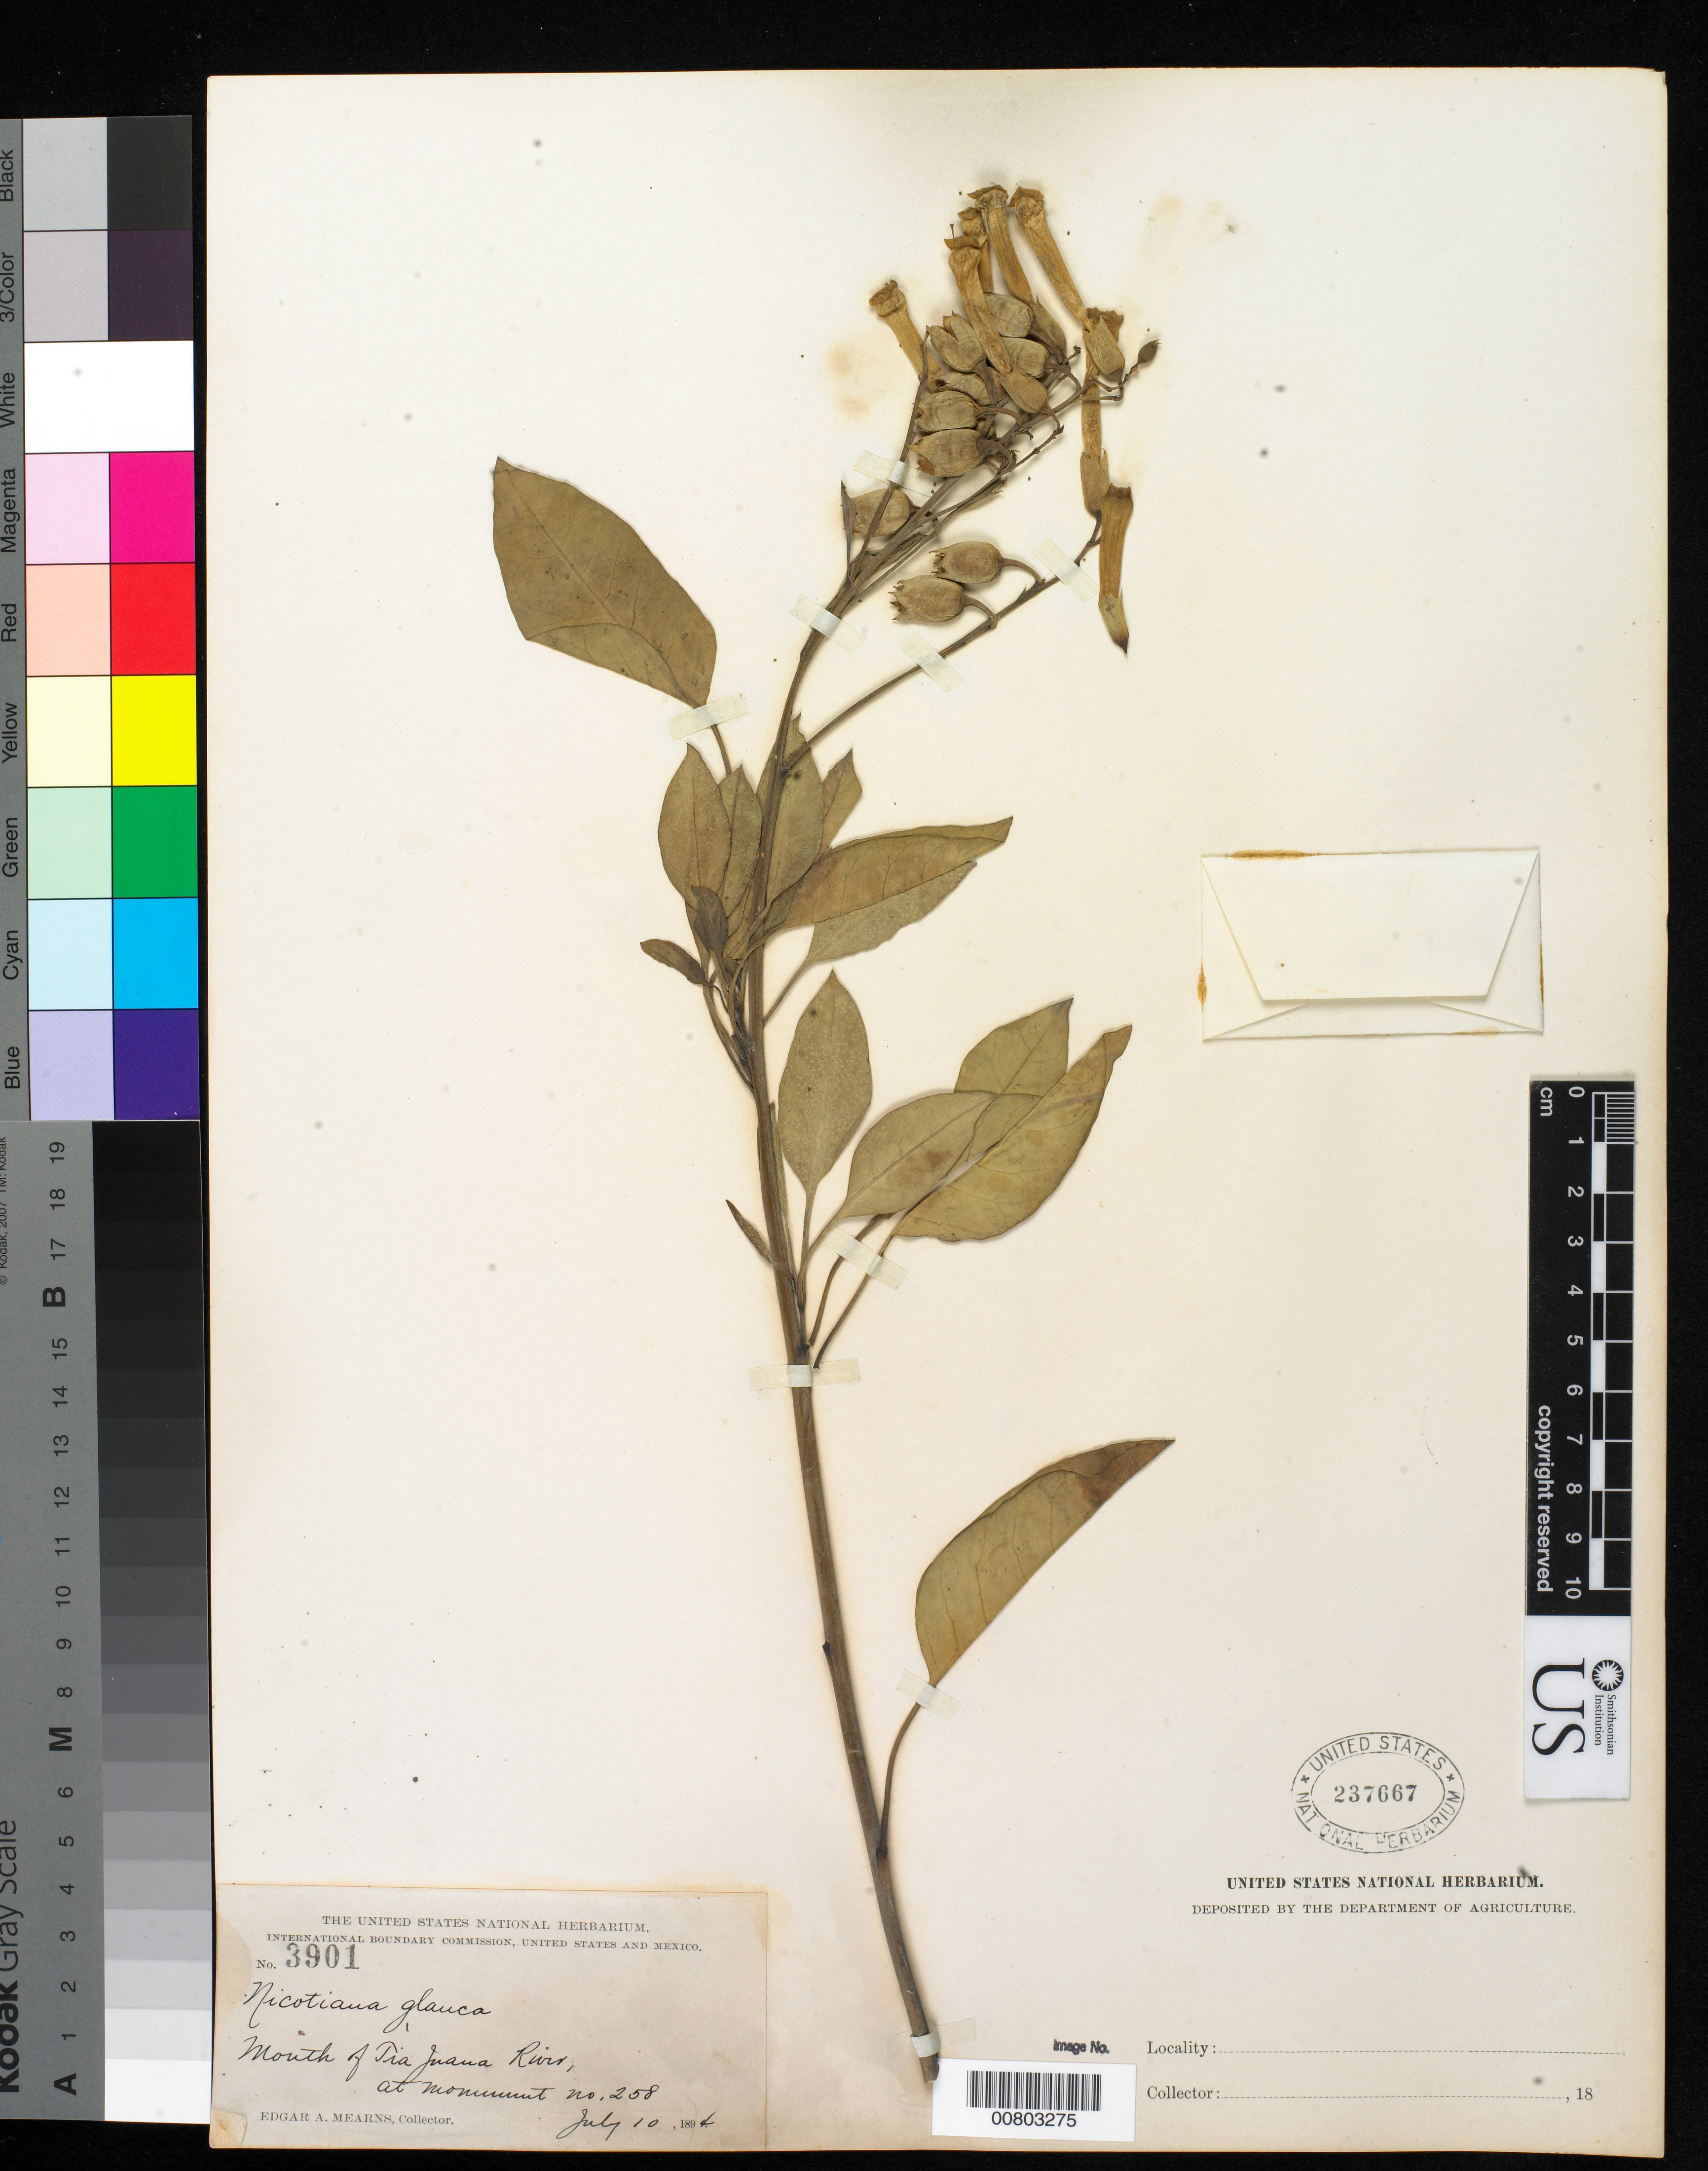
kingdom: Plantae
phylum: Tracheophyta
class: Magnoliopsida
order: Solanales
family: Solanaceae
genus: Nicotiana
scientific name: Nicotiana glauca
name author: Graham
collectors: E. A. Mearns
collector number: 3901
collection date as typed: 10 Jul 1894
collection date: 1894-07-10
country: United States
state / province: California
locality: Mouth of Tia Juana River, at monument no. 258.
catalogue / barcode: US 237667